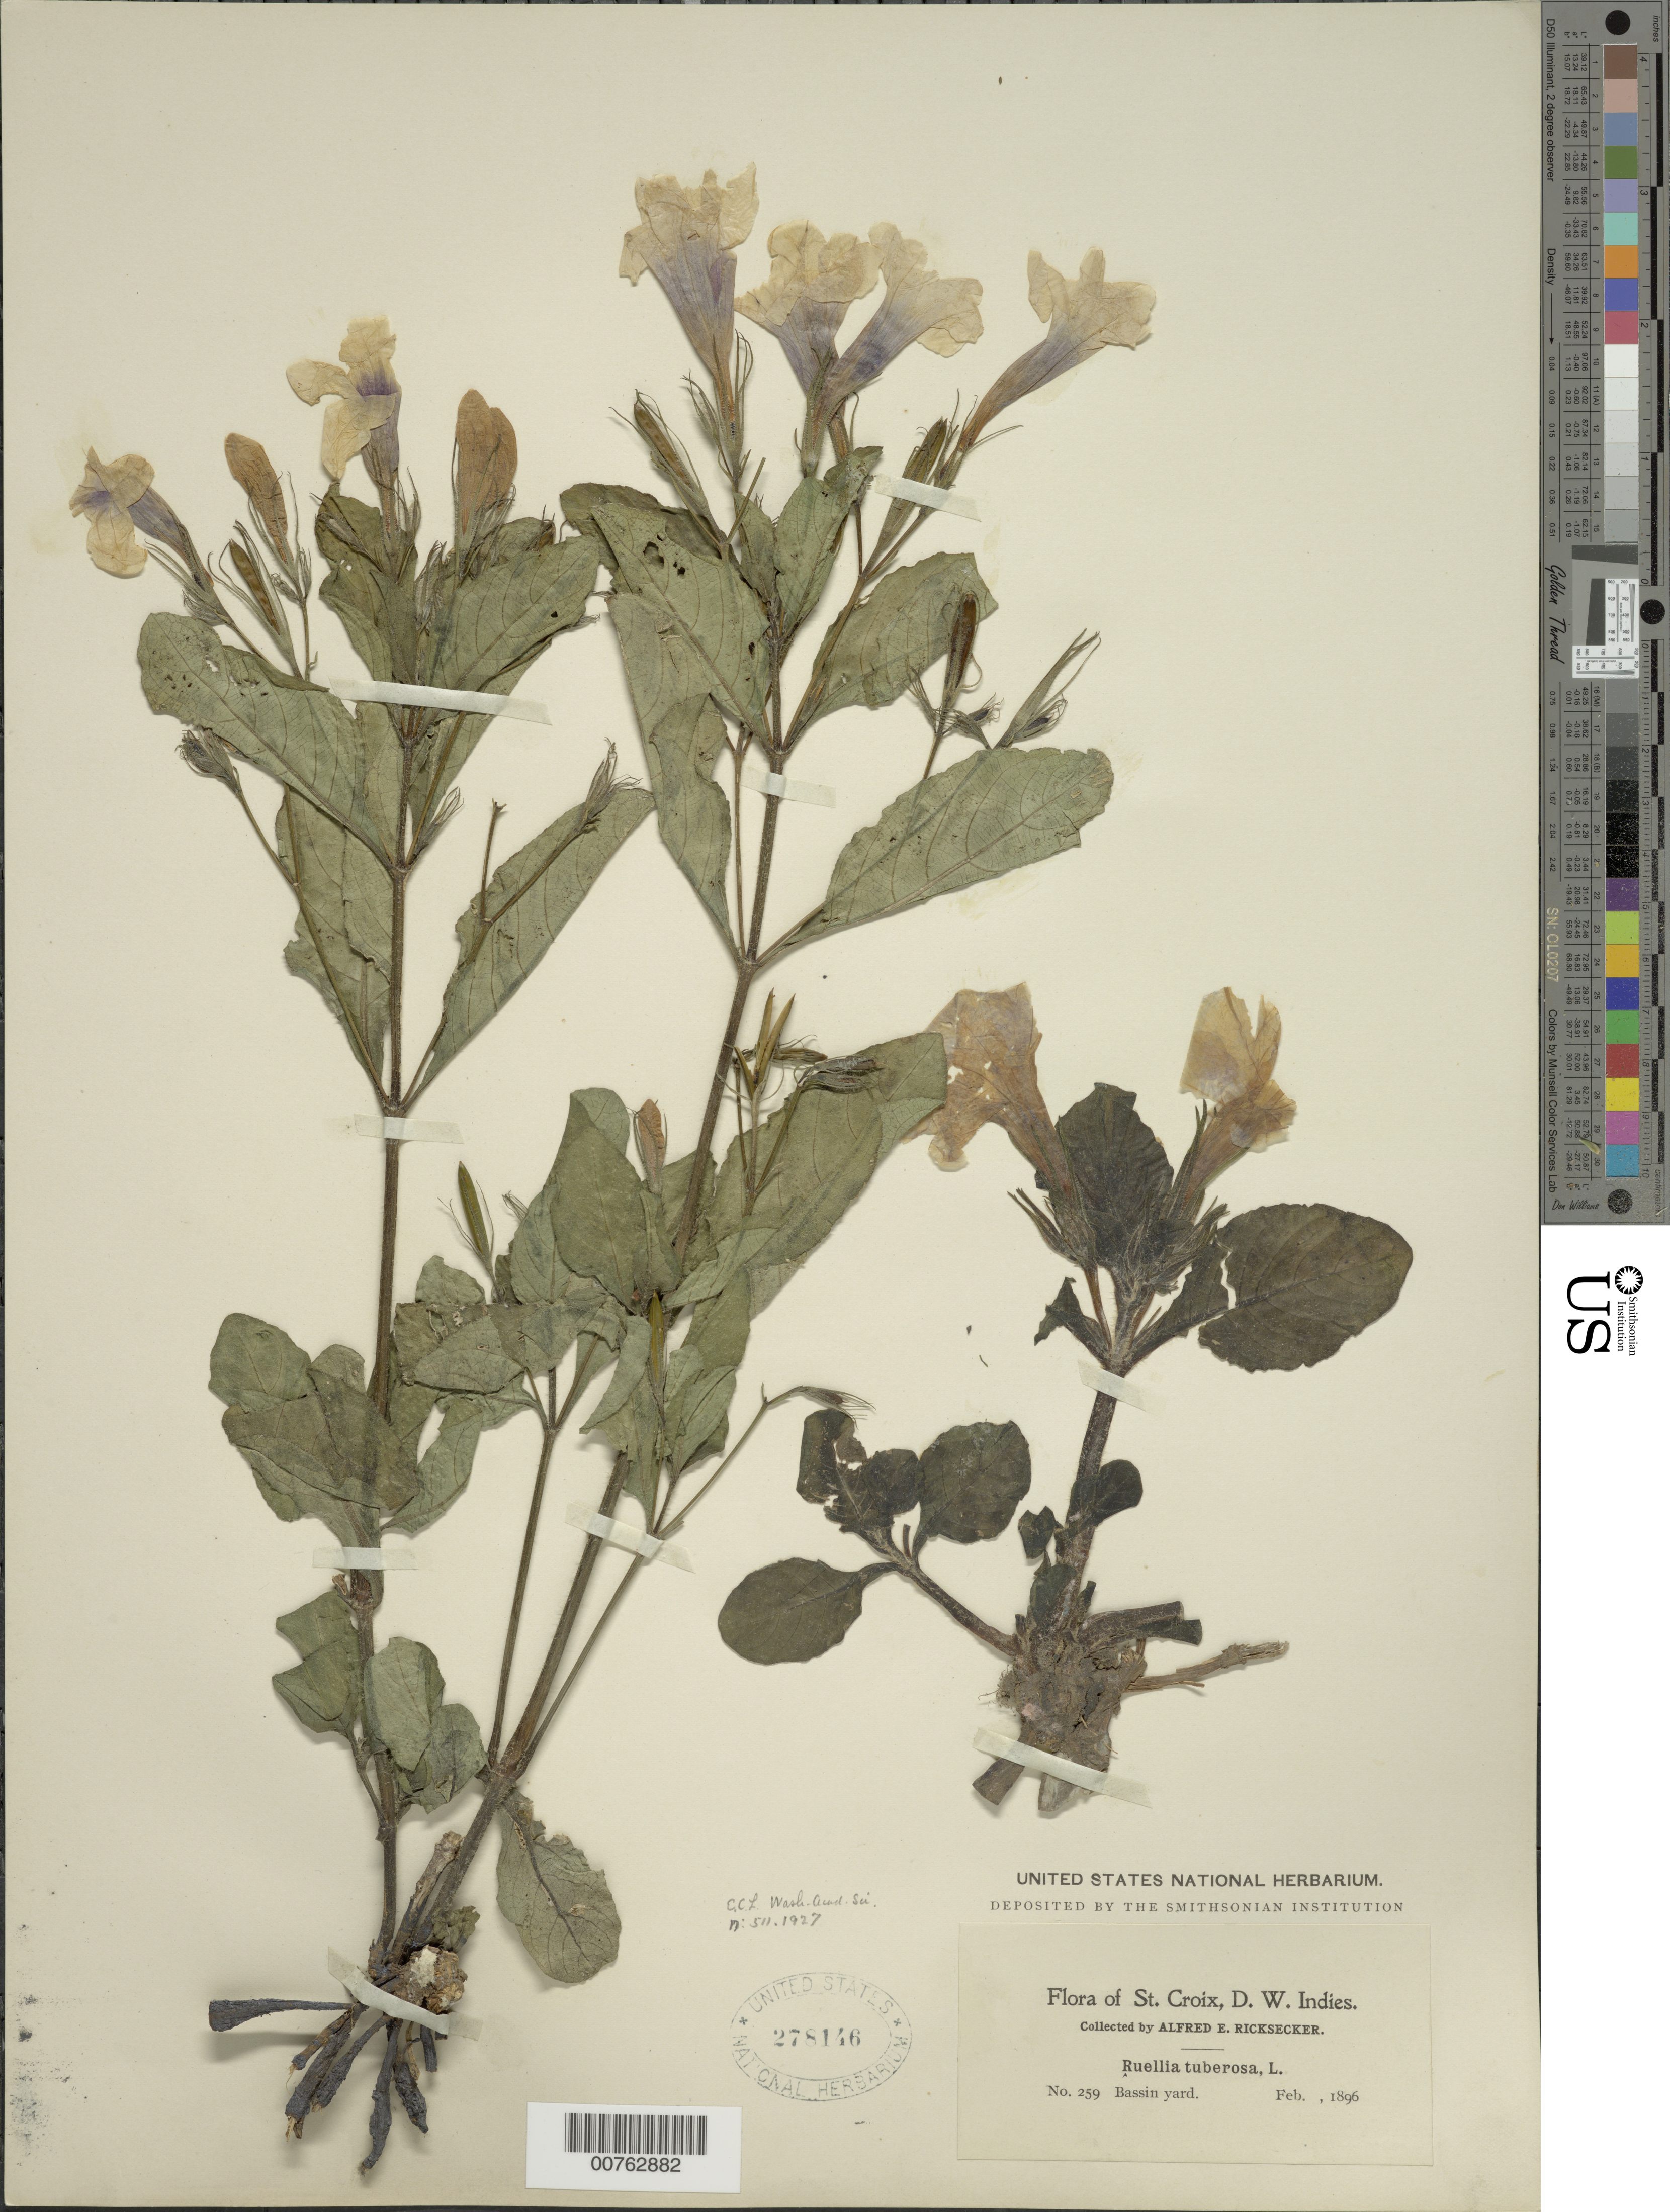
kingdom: Plantae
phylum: Tracheophyta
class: Magnoliopsida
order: Lamiales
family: Acanthaceae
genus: Ruellia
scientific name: Ruellia tuberosa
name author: L.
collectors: A. E. Ricksecker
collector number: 259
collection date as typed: Feb 1896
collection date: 1896-02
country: U.S. Virgin Islands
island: St. Croix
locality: Bassin yard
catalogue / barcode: US 278146